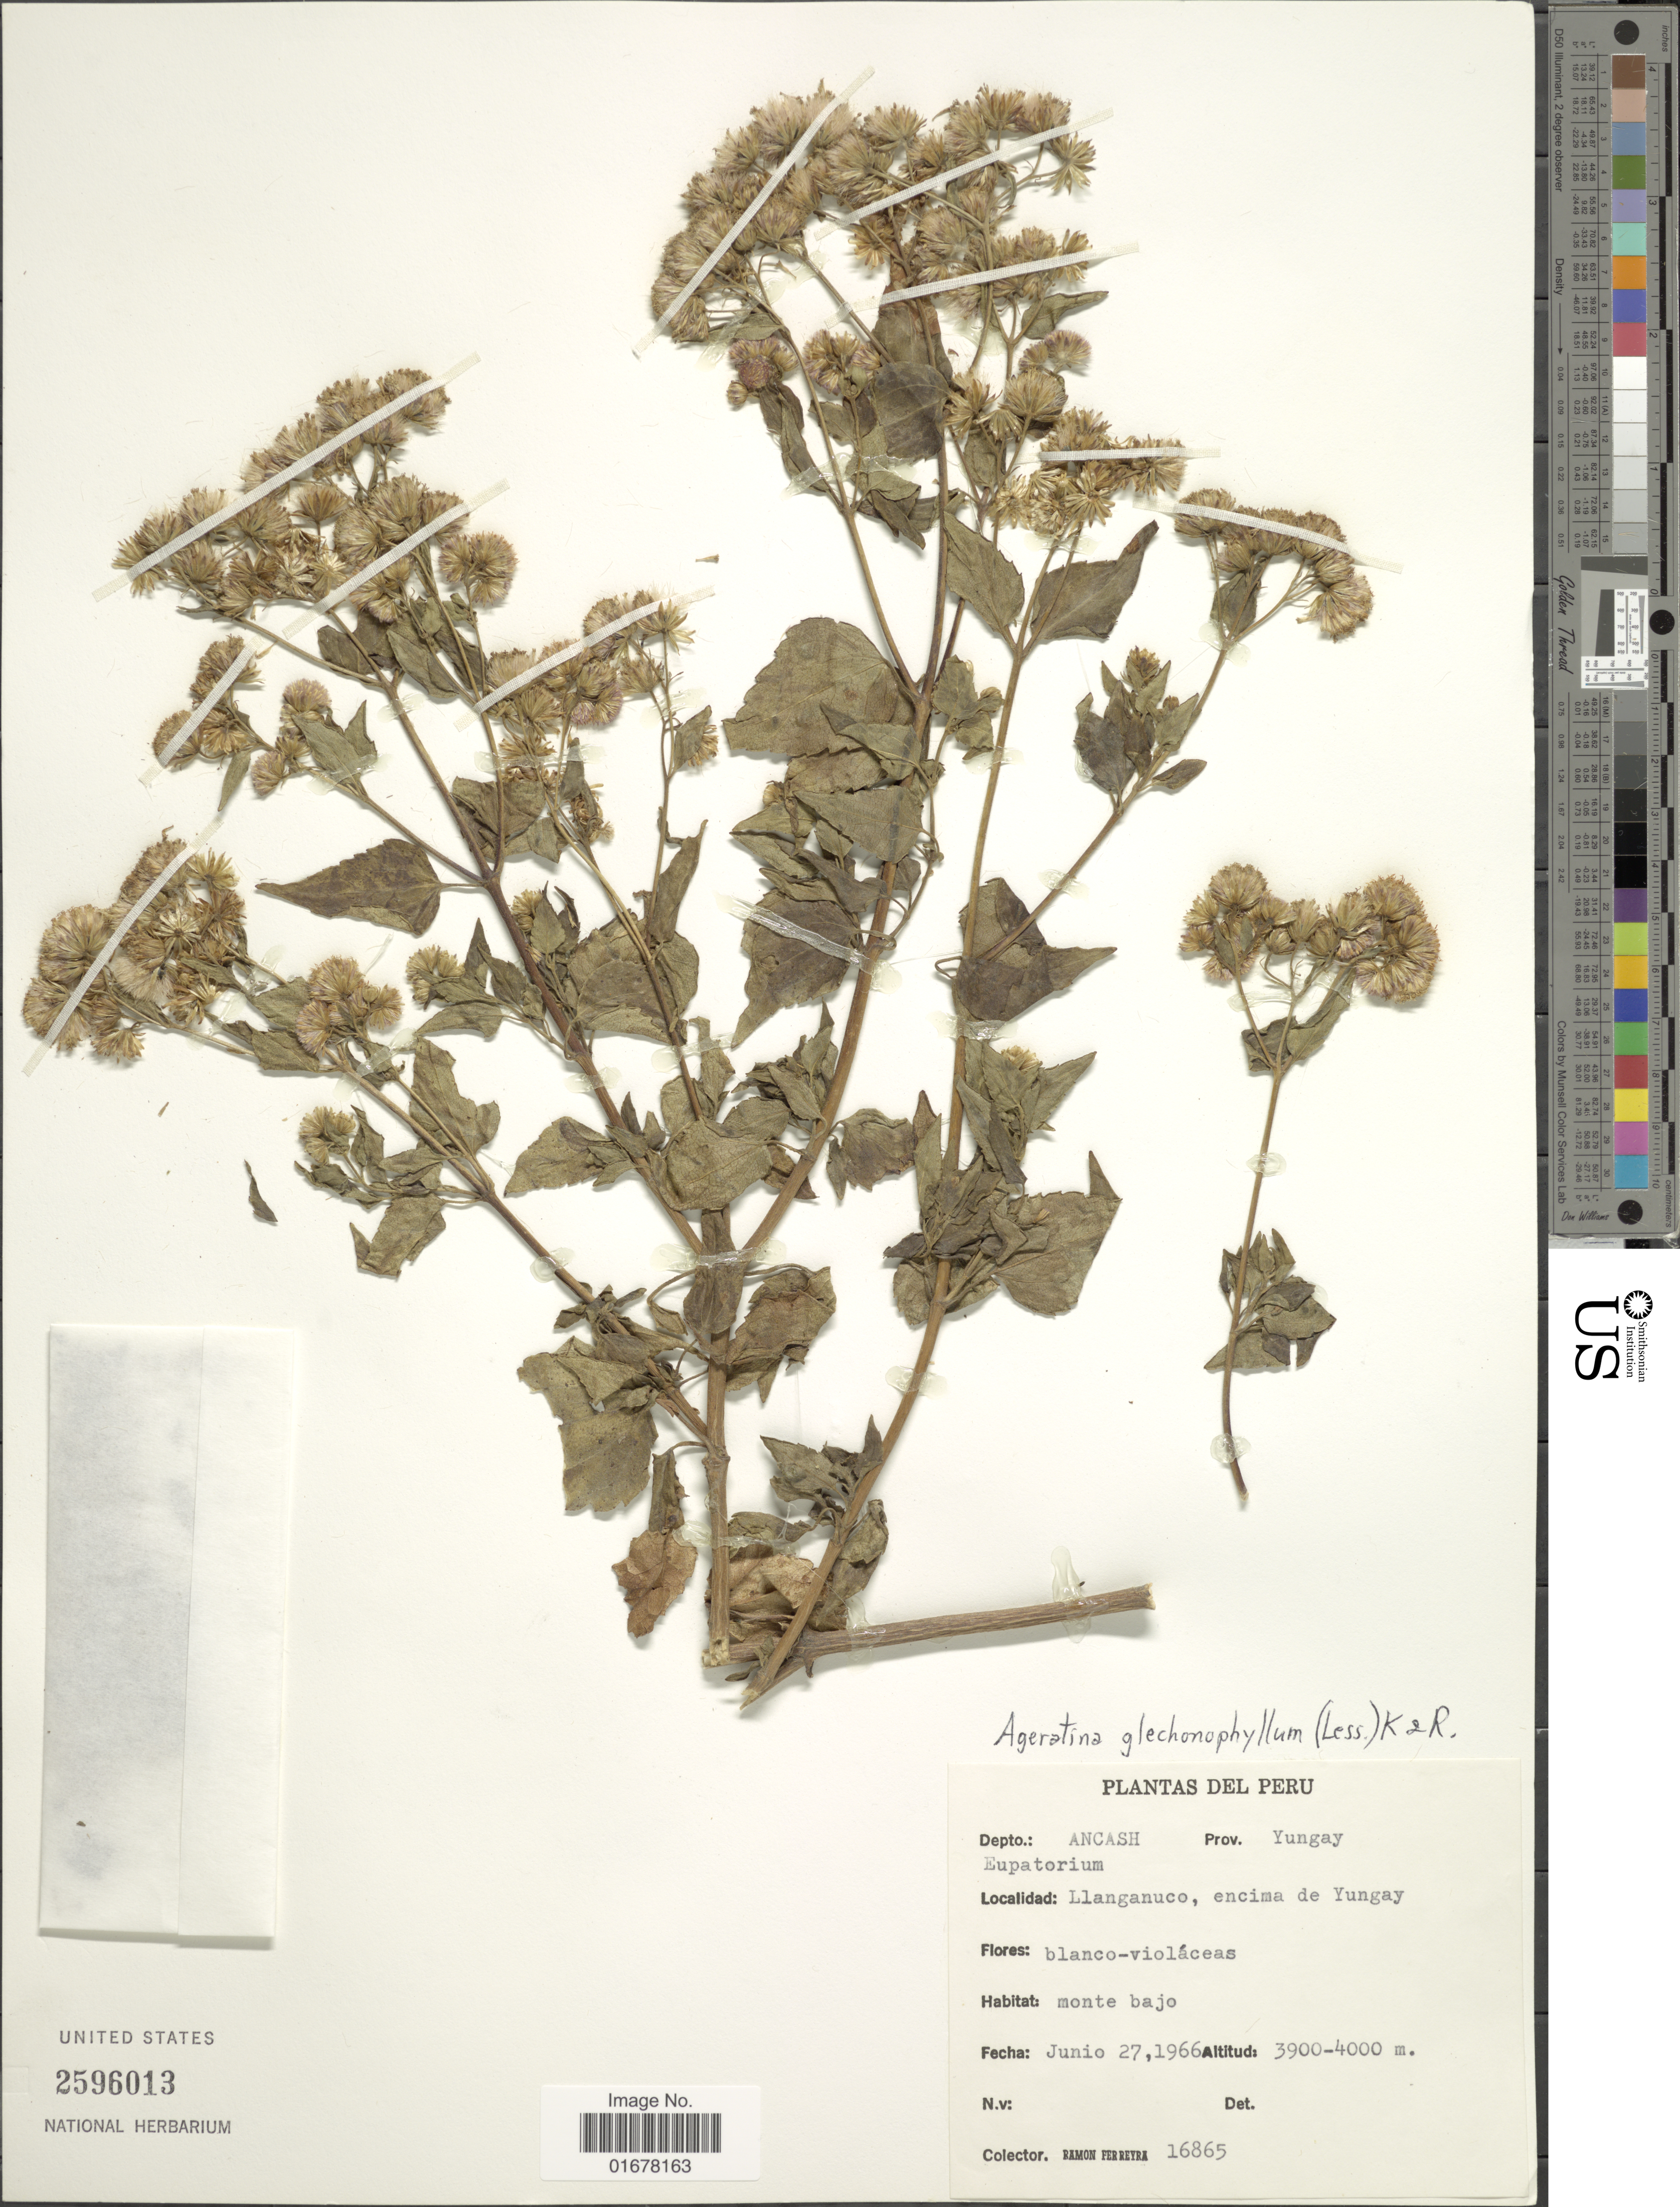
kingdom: Plantae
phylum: Tracheophyta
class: Magnoliopsida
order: Asterales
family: Asteraceae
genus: Ageratina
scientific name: Ageratina azangaroensis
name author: (Sch. Bip. ex Wedd.) R.M. King & H. Rob.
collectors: R. A. Ferreyra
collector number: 16865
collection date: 1966-06-27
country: Peru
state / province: Ancash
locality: Depto.: Ancash, Prov. Yungay, Llanganuco, encima de Yungay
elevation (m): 3900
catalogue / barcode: US 2596013